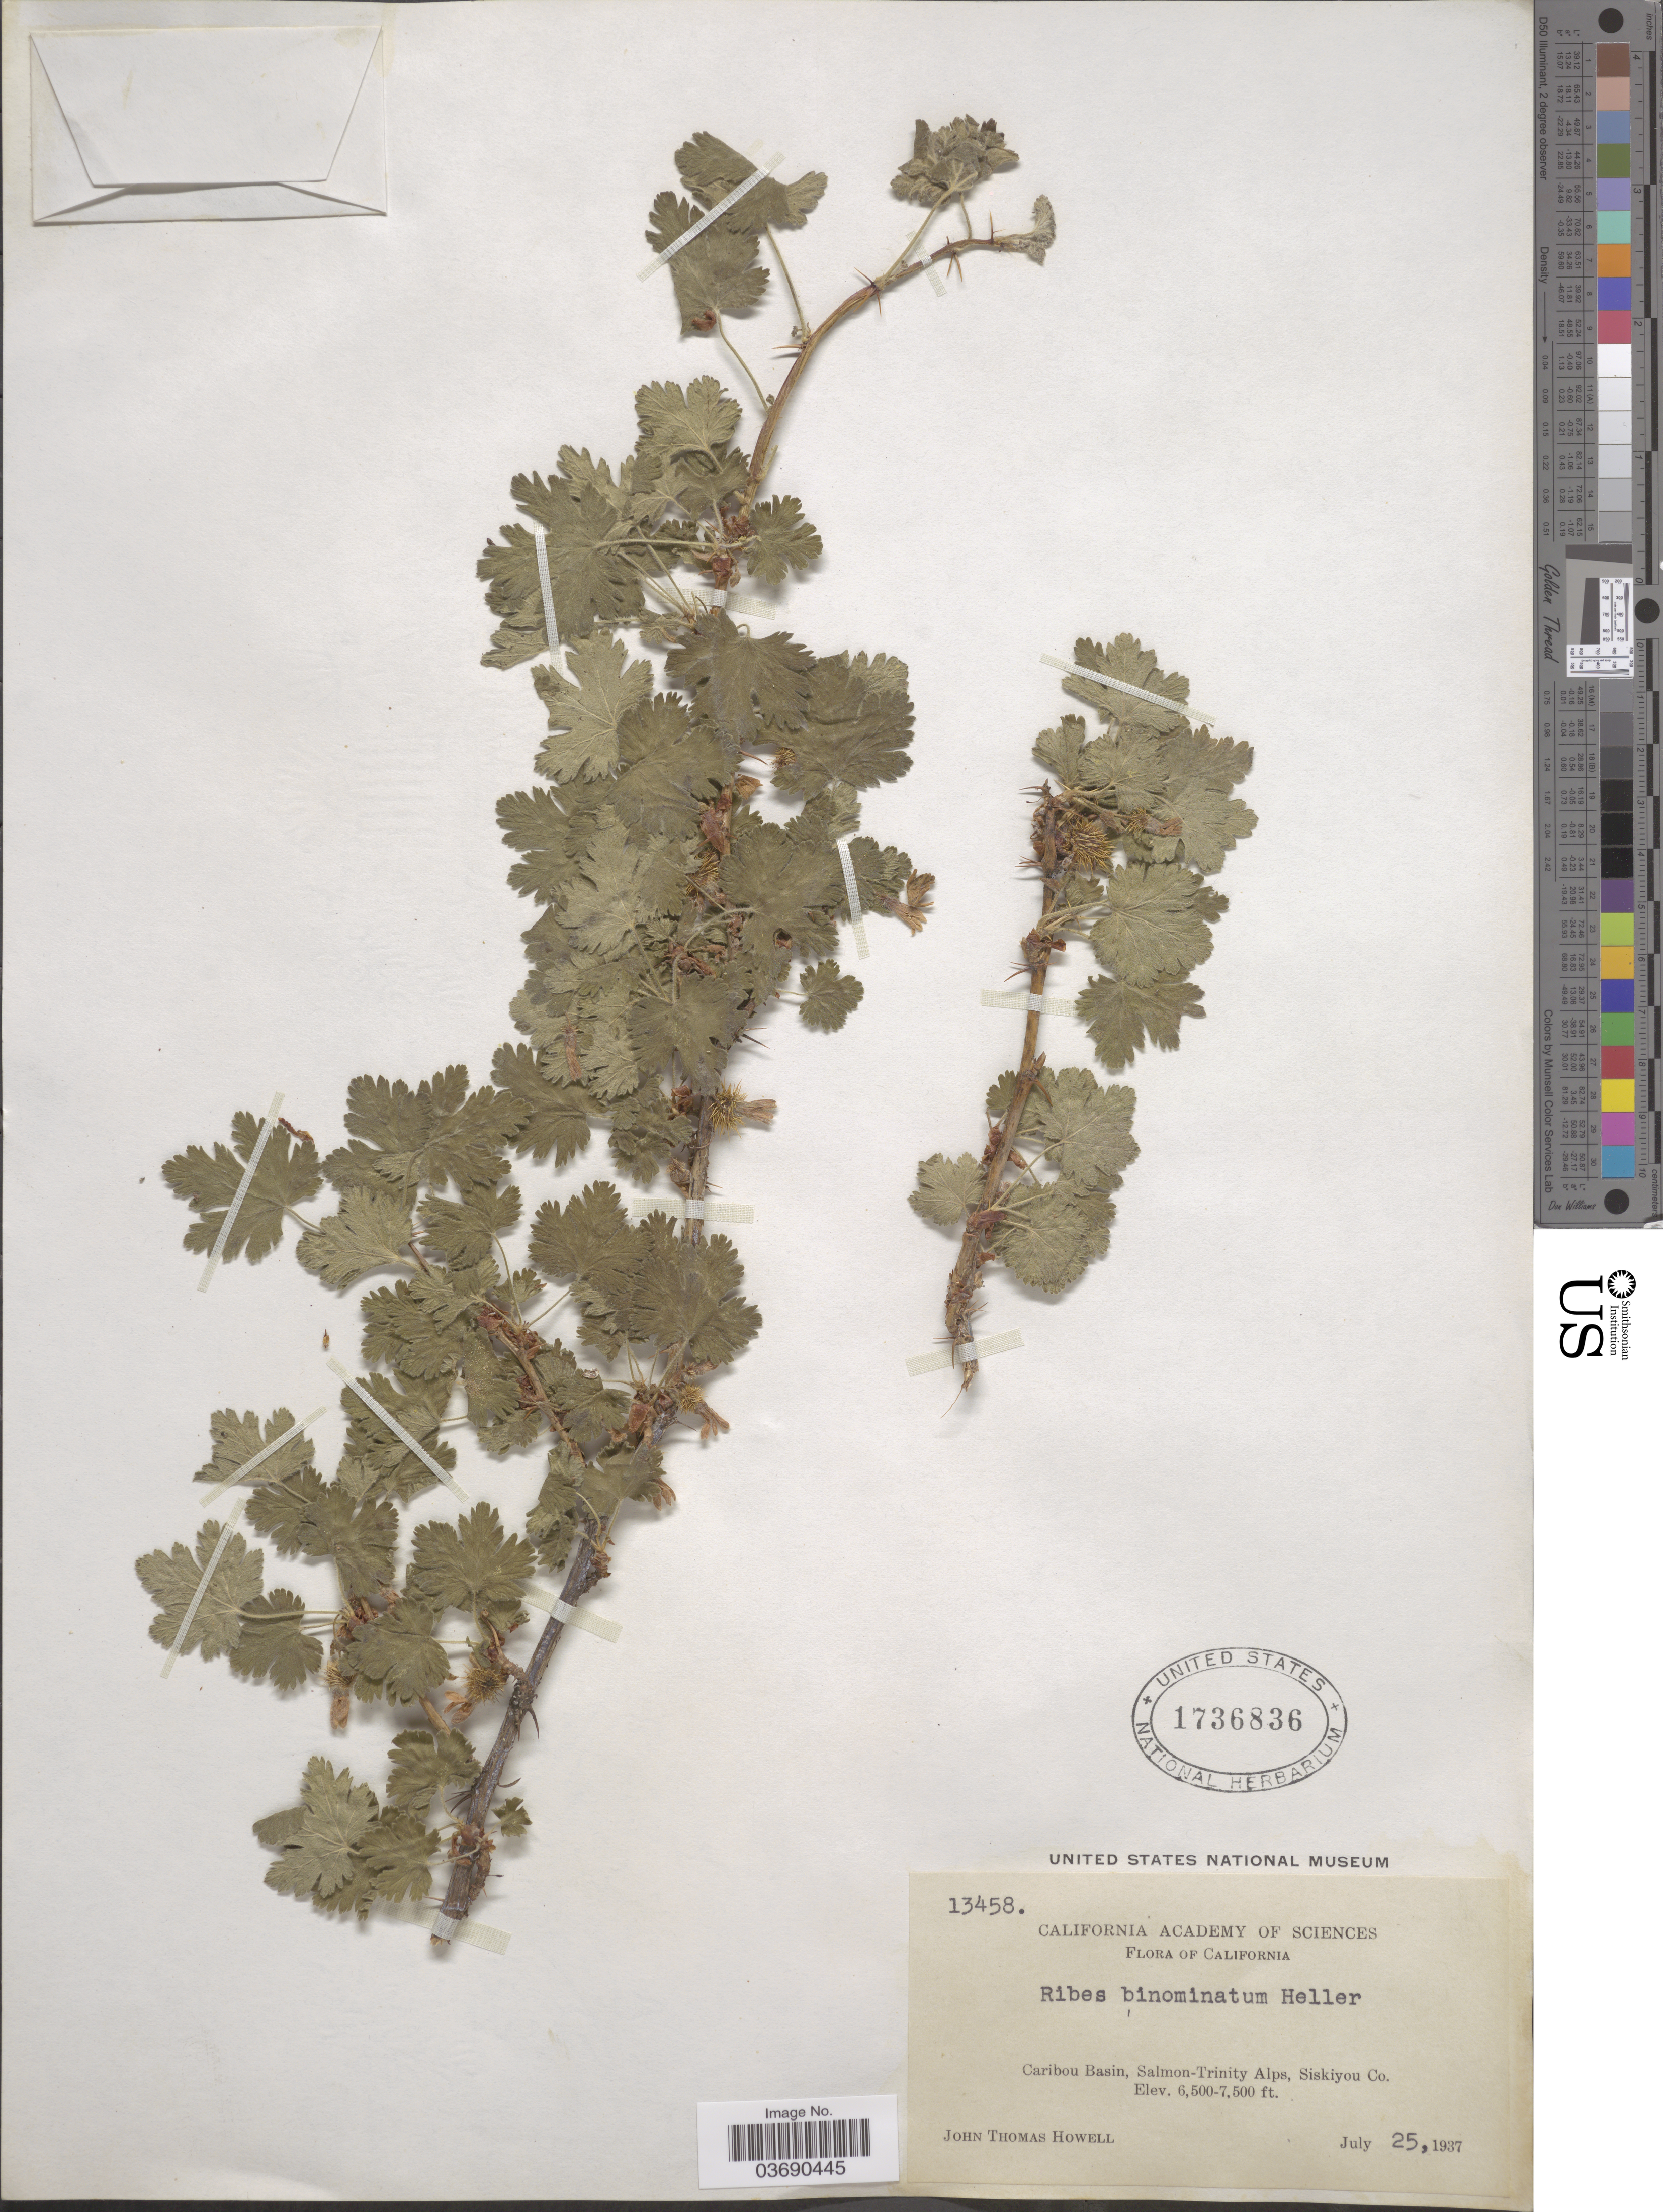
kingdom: Plantae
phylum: Tracheophyta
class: Magnoliopsida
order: Saxifragales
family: Grossulariaceae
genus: Ribes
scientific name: Ribes binominatum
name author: A. Heller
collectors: J. T. Howell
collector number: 13458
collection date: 1937-07-25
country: United States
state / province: California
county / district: Siskiyou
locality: Caribou Basin, Salmon-Trinity Alps, Siskiyou Co.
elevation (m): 1981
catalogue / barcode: US 1736836